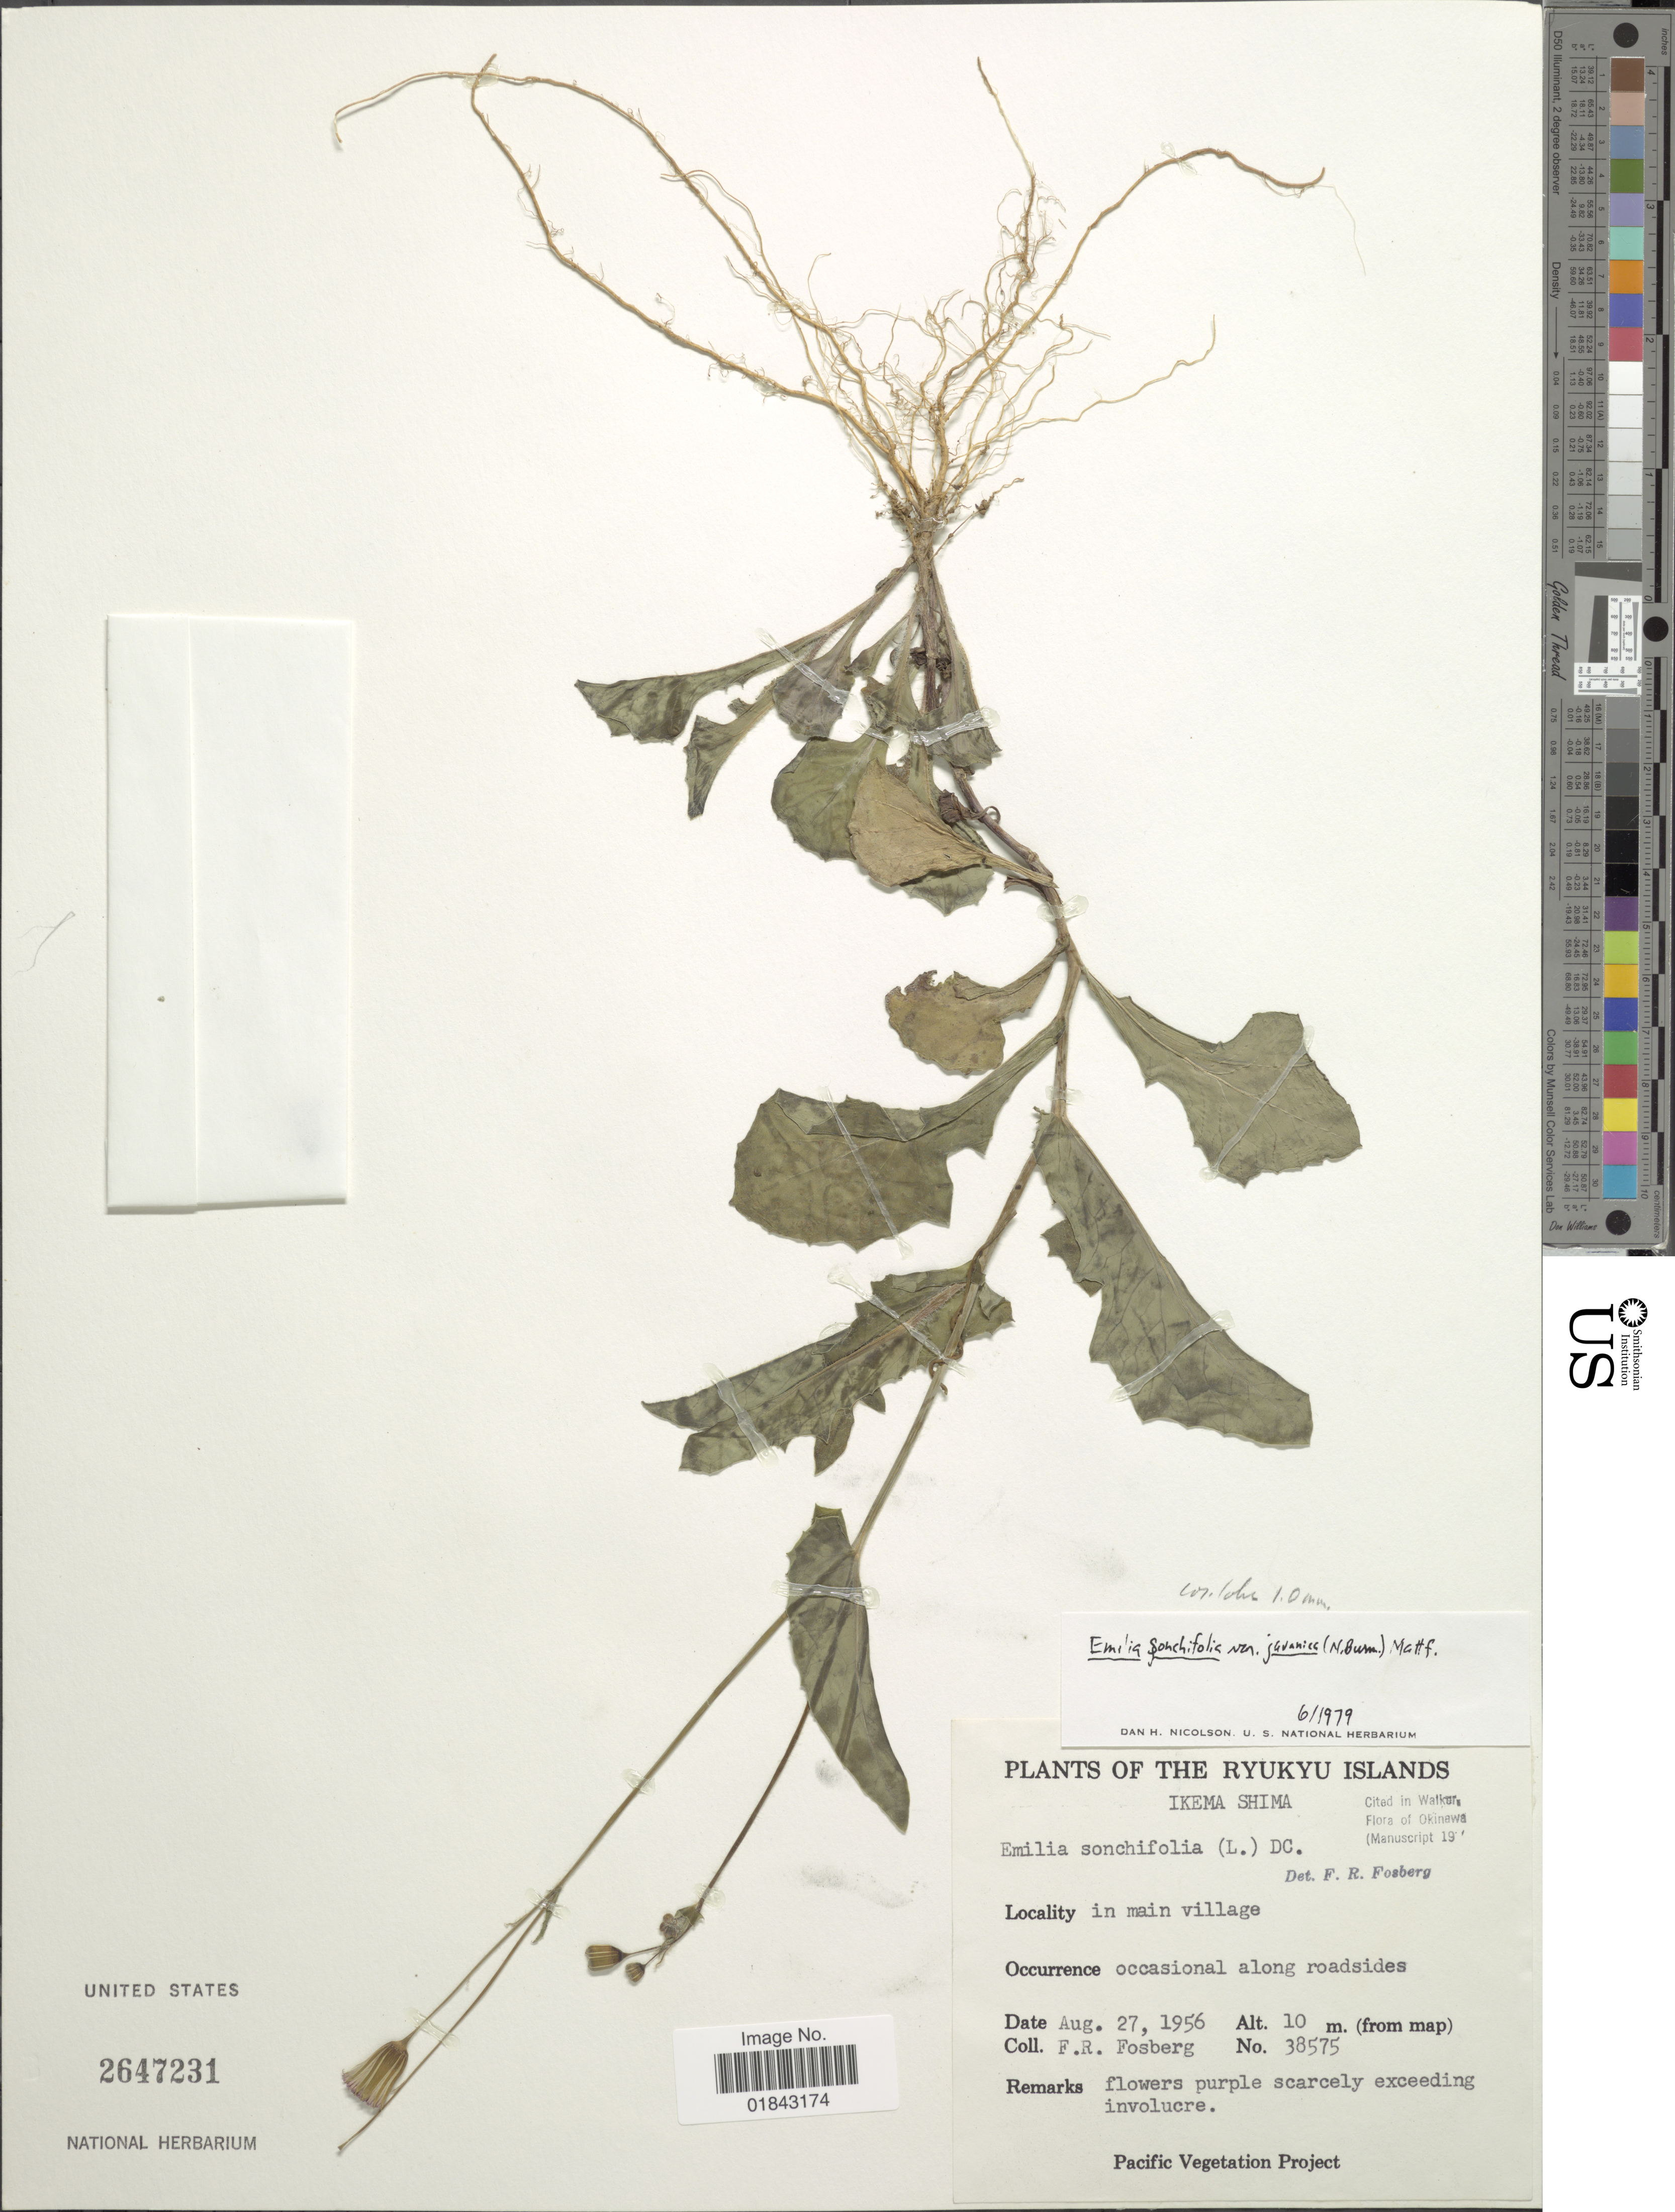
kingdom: Plantae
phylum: Tracheophyta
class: Magnoliopsida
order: Asterales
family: Asteraceae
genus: Emilia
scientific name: Emilia sonchifolia var. javanica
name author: (Burm. f.) Mattf.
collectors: F. R. Fosberg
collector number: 38575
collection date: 1956-08-27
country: Japan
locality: Ryukyu Islands, Ikema Shima, in main village, occasional along roadsides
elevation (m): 10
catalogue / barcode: US 2647231